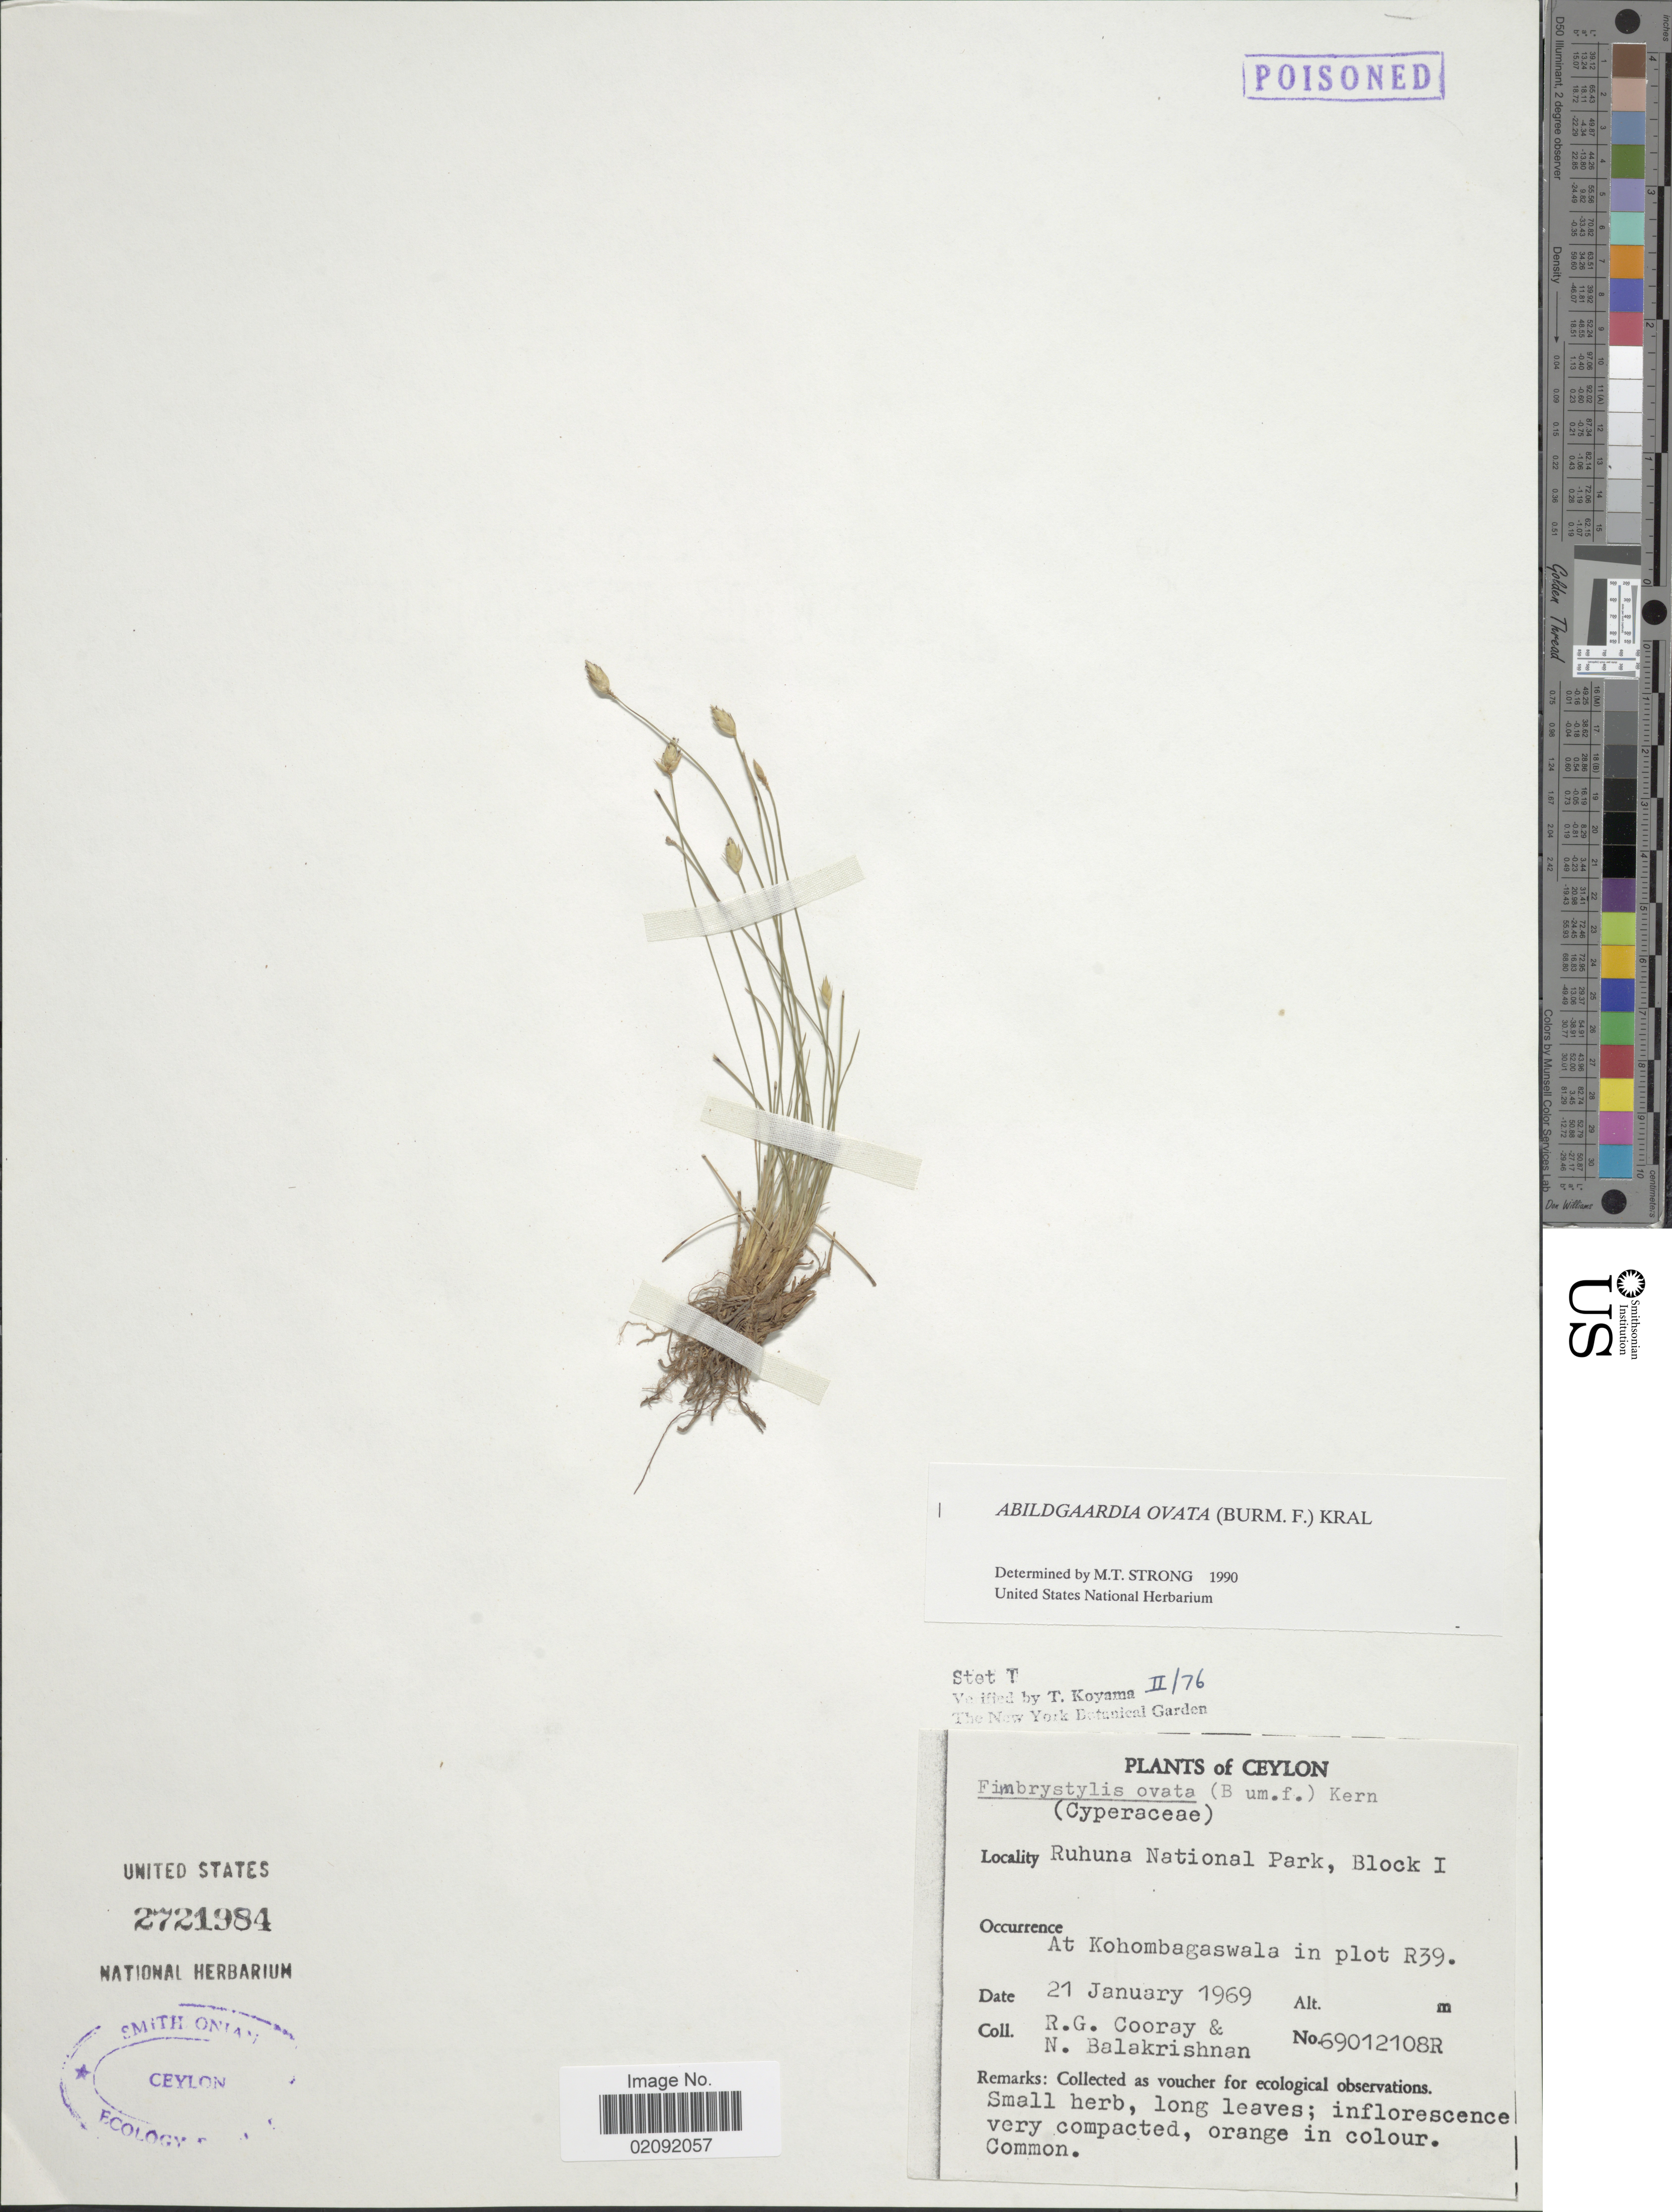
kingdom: Plantae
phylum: Tracheophyta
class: Liliopsida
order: Poales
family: Cyperaceae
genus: Abildgaardia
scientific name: Abildgaardia ovata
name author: (Burm. f.) Kral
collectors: R. Cooray & N. Balakrishnan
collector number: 69012108R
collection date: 1969-01-21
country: Sri Lanka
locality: Ceylon, Ruhuna National Park, Block I, at kohombagaswala in plot R39.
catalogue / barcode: US 2721984